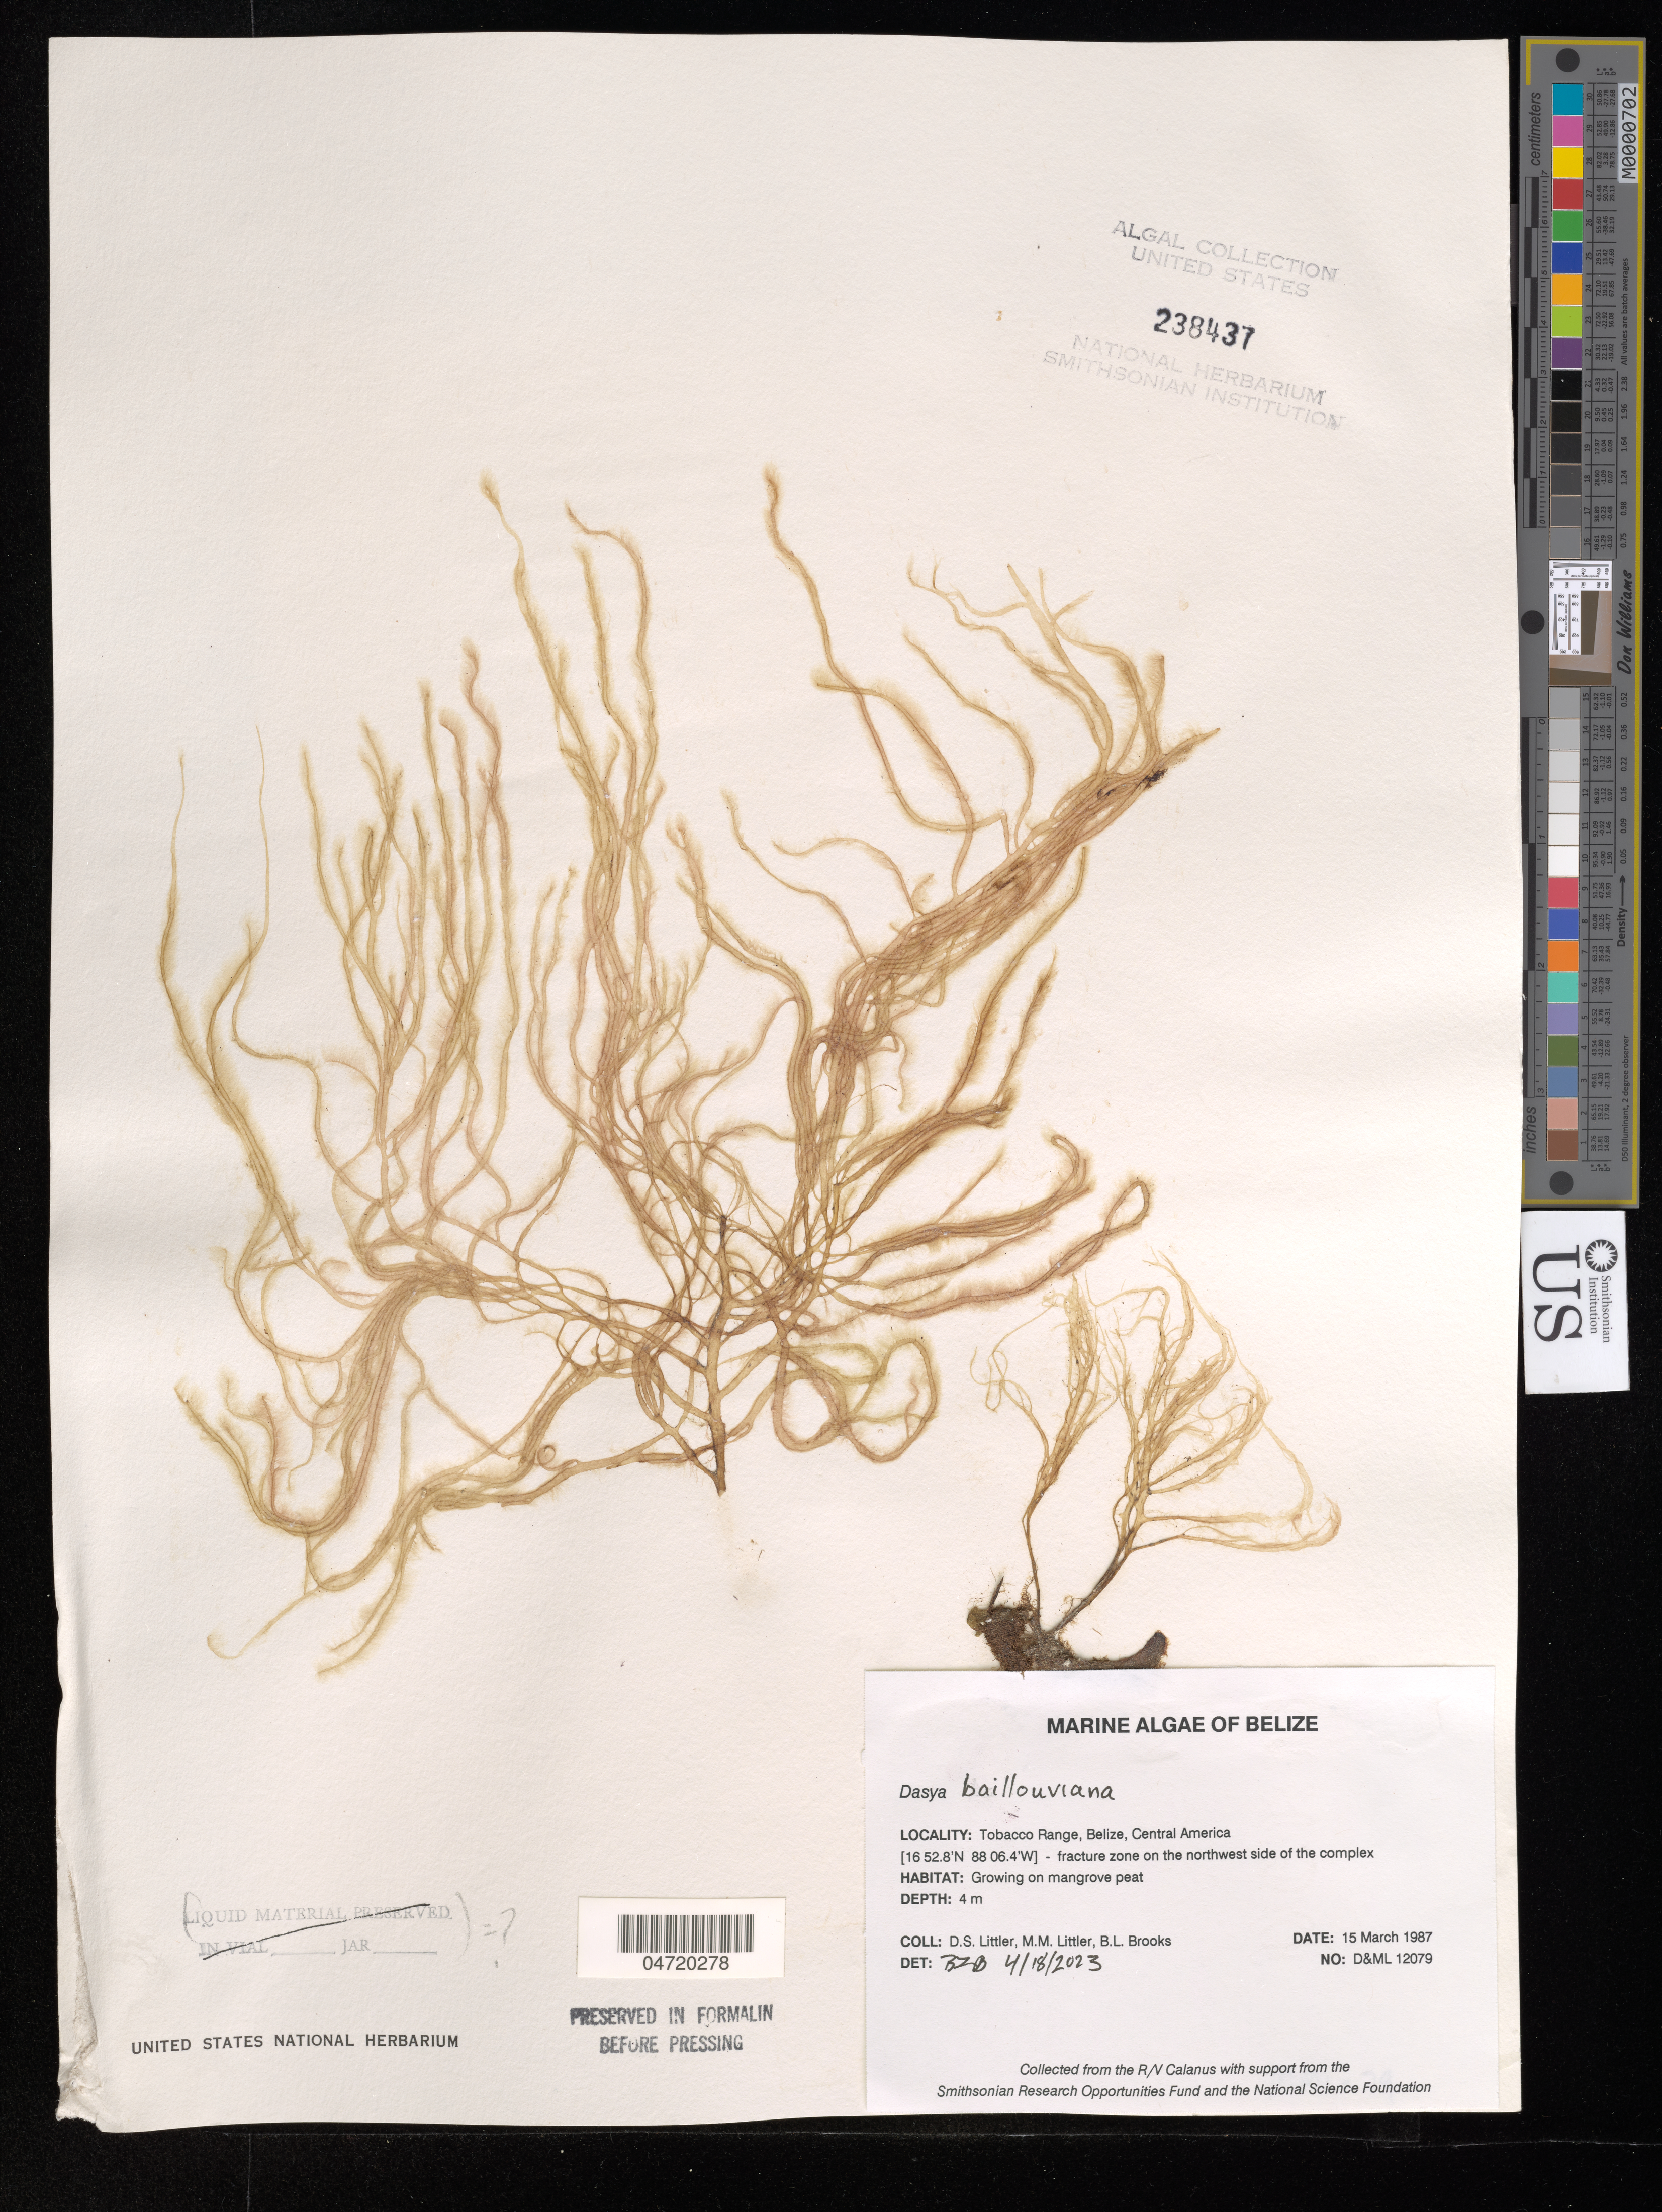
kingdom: Plantae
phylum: Rhodophyta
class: Florideophyceae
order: Ceramiales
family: Dasyaceae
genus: Dasya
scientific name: Dasya pedicellata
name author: (C. Agardh) C. Agardh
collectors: D. S. Littler, M. M. Littler & B. Brooks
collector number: D&ML12079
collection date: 1987-03-15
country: Belize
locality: Tobacco Range. Fracture zone on the northwest side of the complex.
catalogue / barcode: US 238437